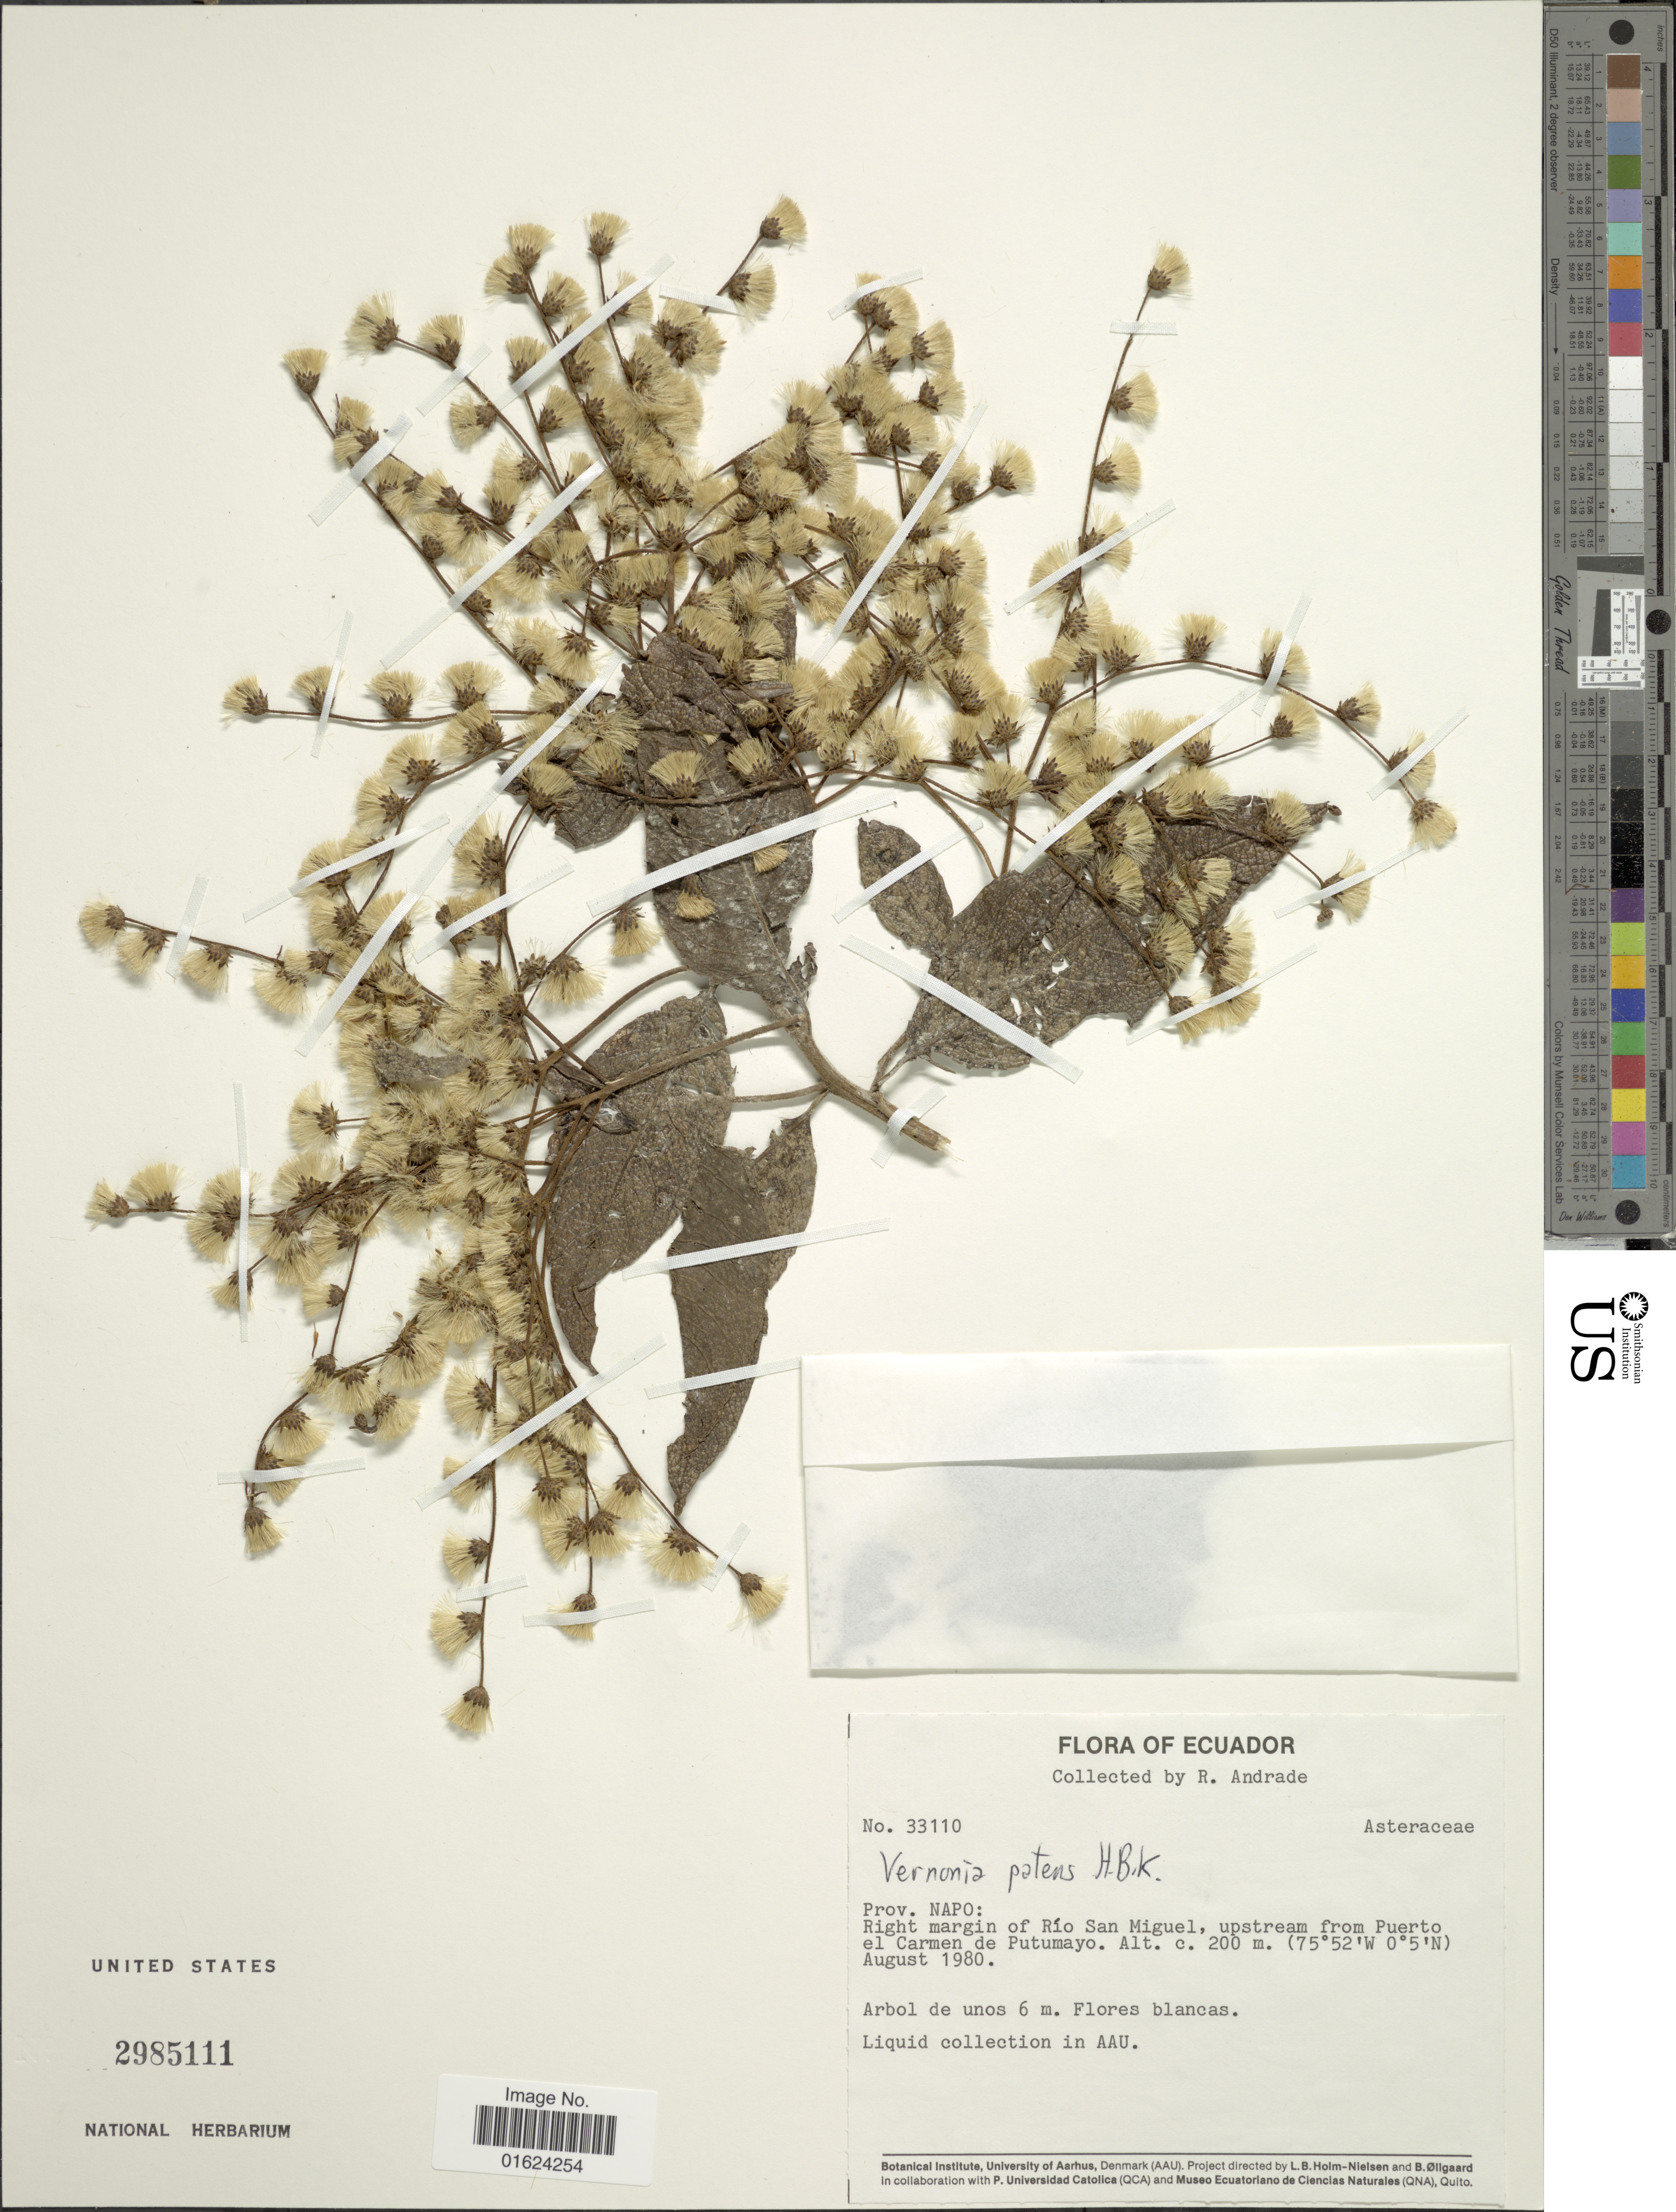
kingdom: Plantae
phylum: Tracheophyta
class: Magnoliopsida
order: Asterales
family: Asteraceae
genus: Vernonanthura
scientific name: Vernonanthura patens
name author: (Kunth) H. Rob.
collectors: R. Andrade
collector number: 33110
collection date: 1980-08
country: Ecuador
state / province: Napo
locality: Prov. Napo: Right margin of Rio San Miguel, upstream from Puerto el Carmen de Putumayo.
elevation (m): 200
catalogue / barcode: US 2985111